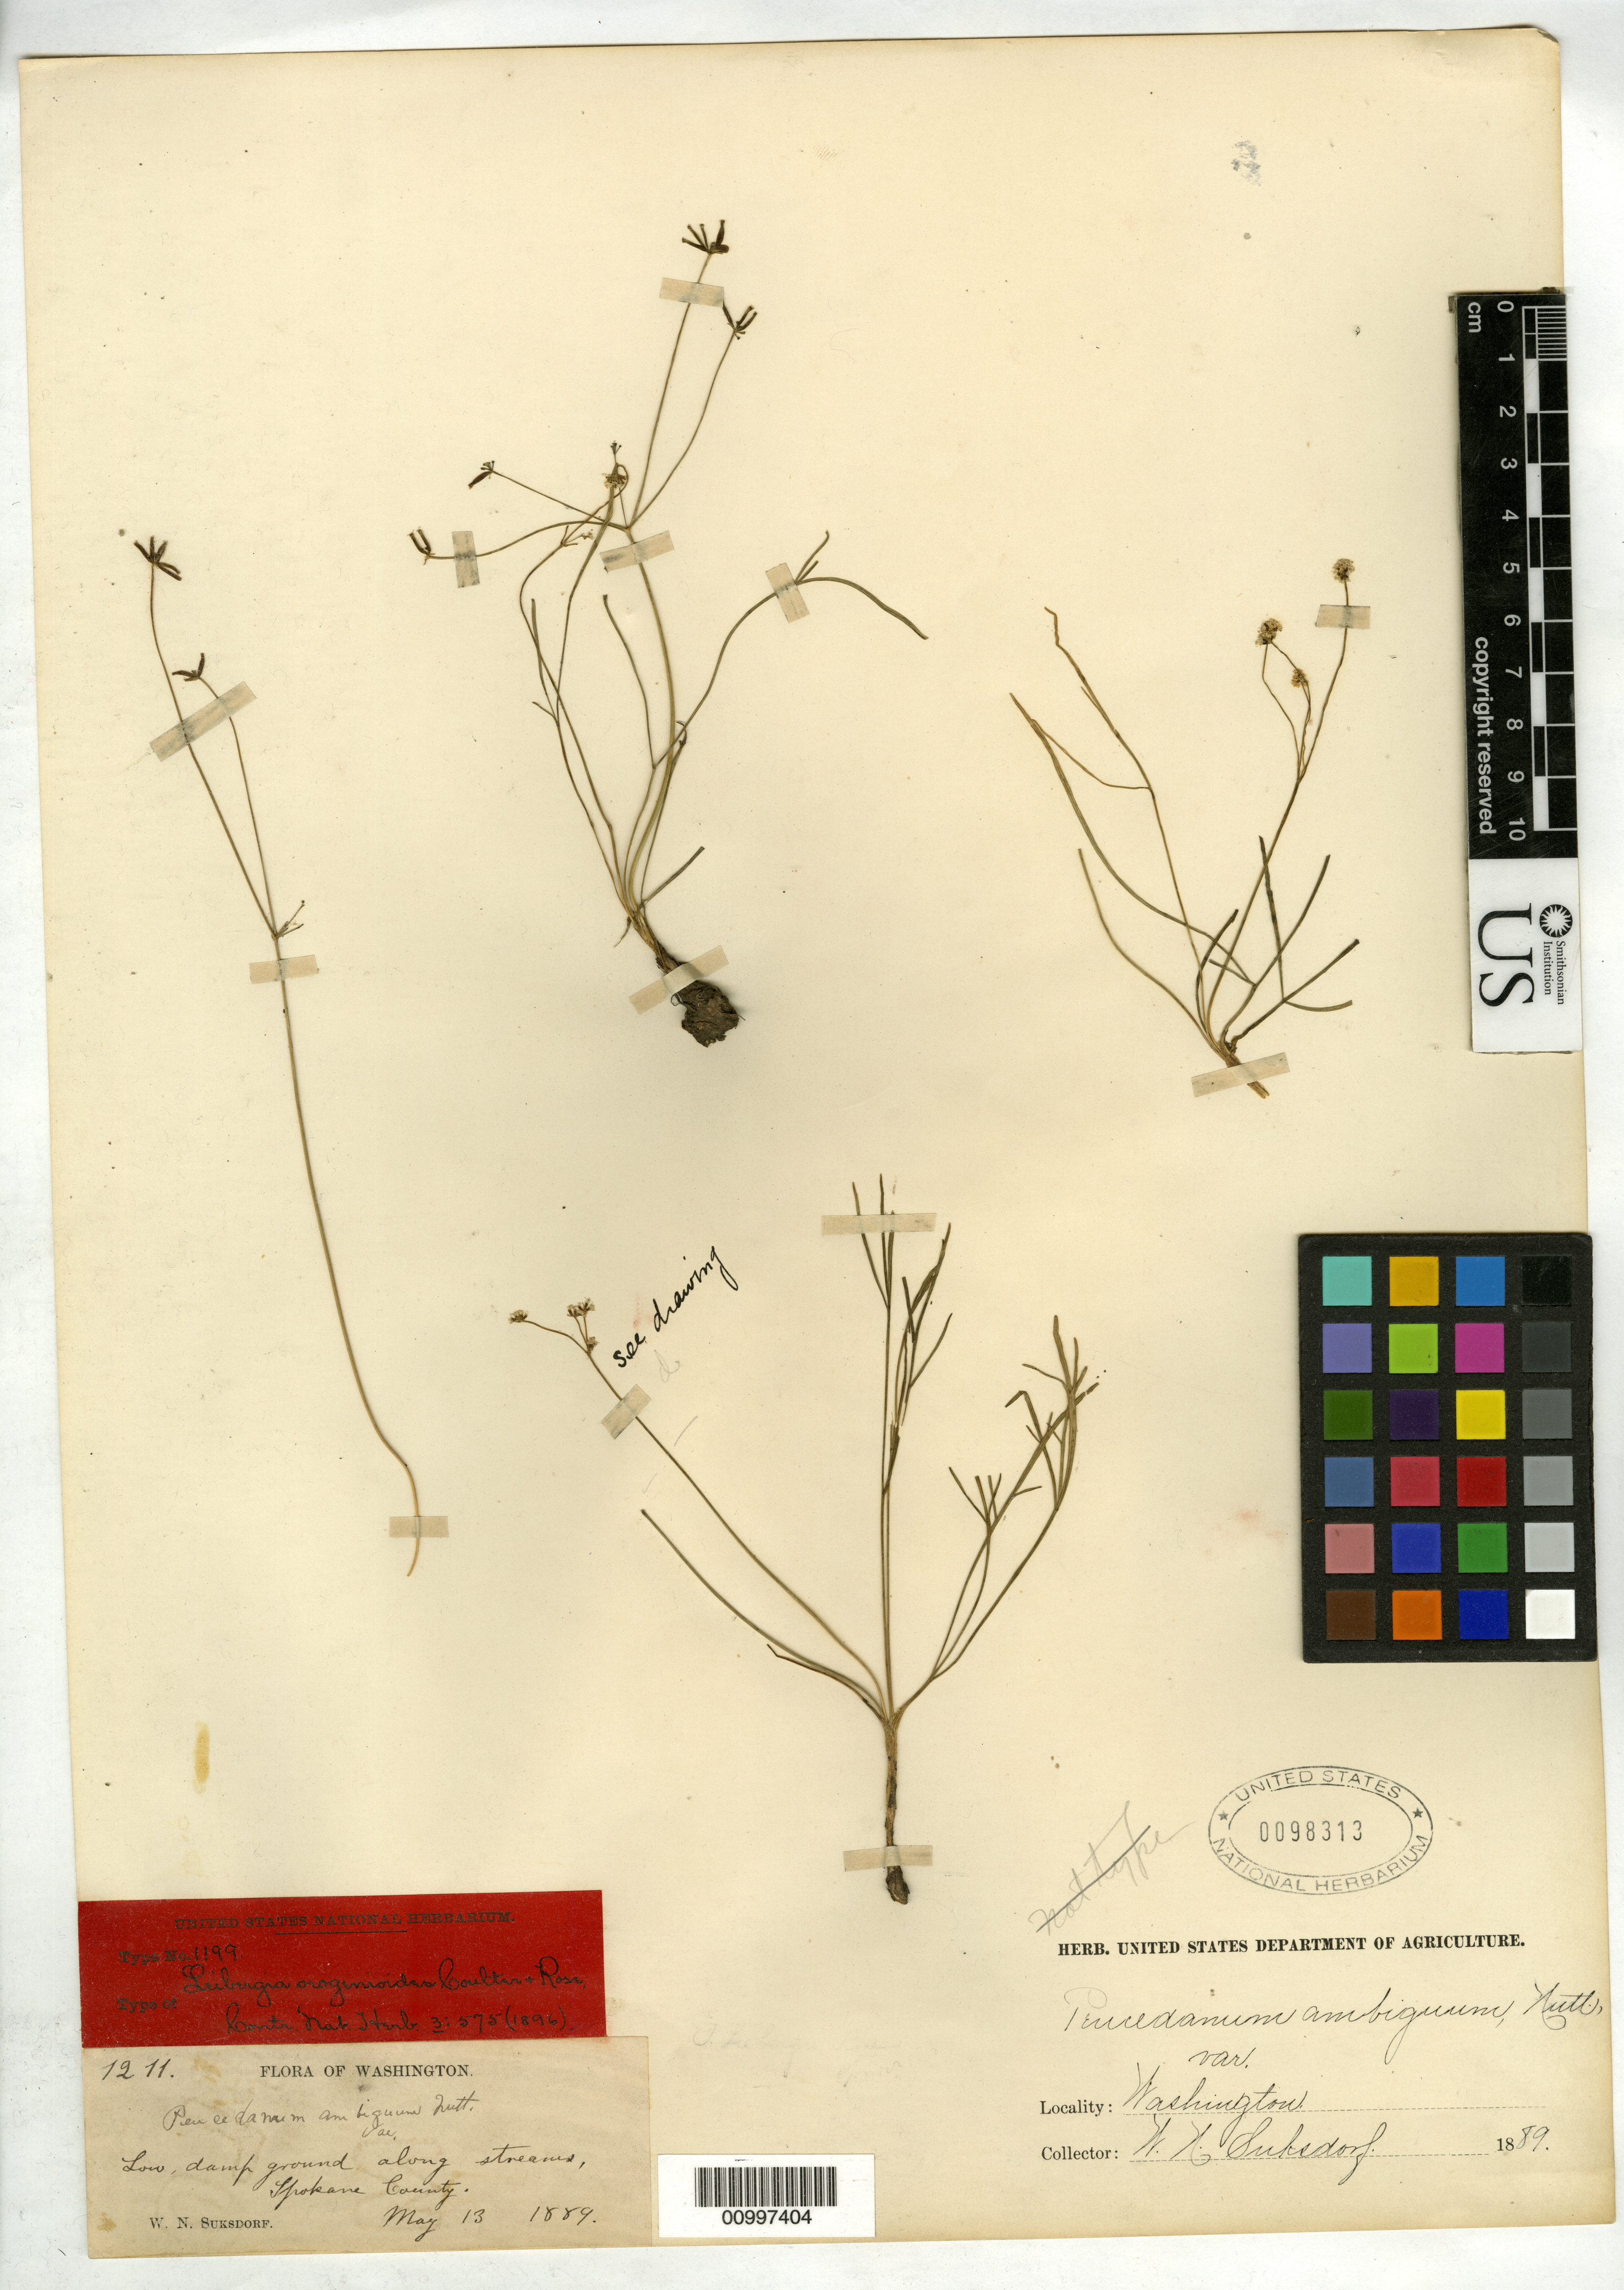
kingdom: Plantae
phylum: Tracheophyta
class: Magnoliopsida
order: Apiales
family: Apiaceae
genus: Leibergia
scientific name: Leibergia orogenioides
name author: J.M. Coult. & Rose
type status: Syntype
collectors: W. N. Suksdorf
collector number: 1211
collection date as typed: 13 May 1889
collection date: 1889-05-13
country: United States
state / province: Washington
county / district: Spokane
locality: Spokane County.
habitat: Low, damp ground along streams.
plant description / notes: Lectotype is Leiberg 1027 as (effectively) designated by Mathias (1938).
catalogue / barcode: US 98313